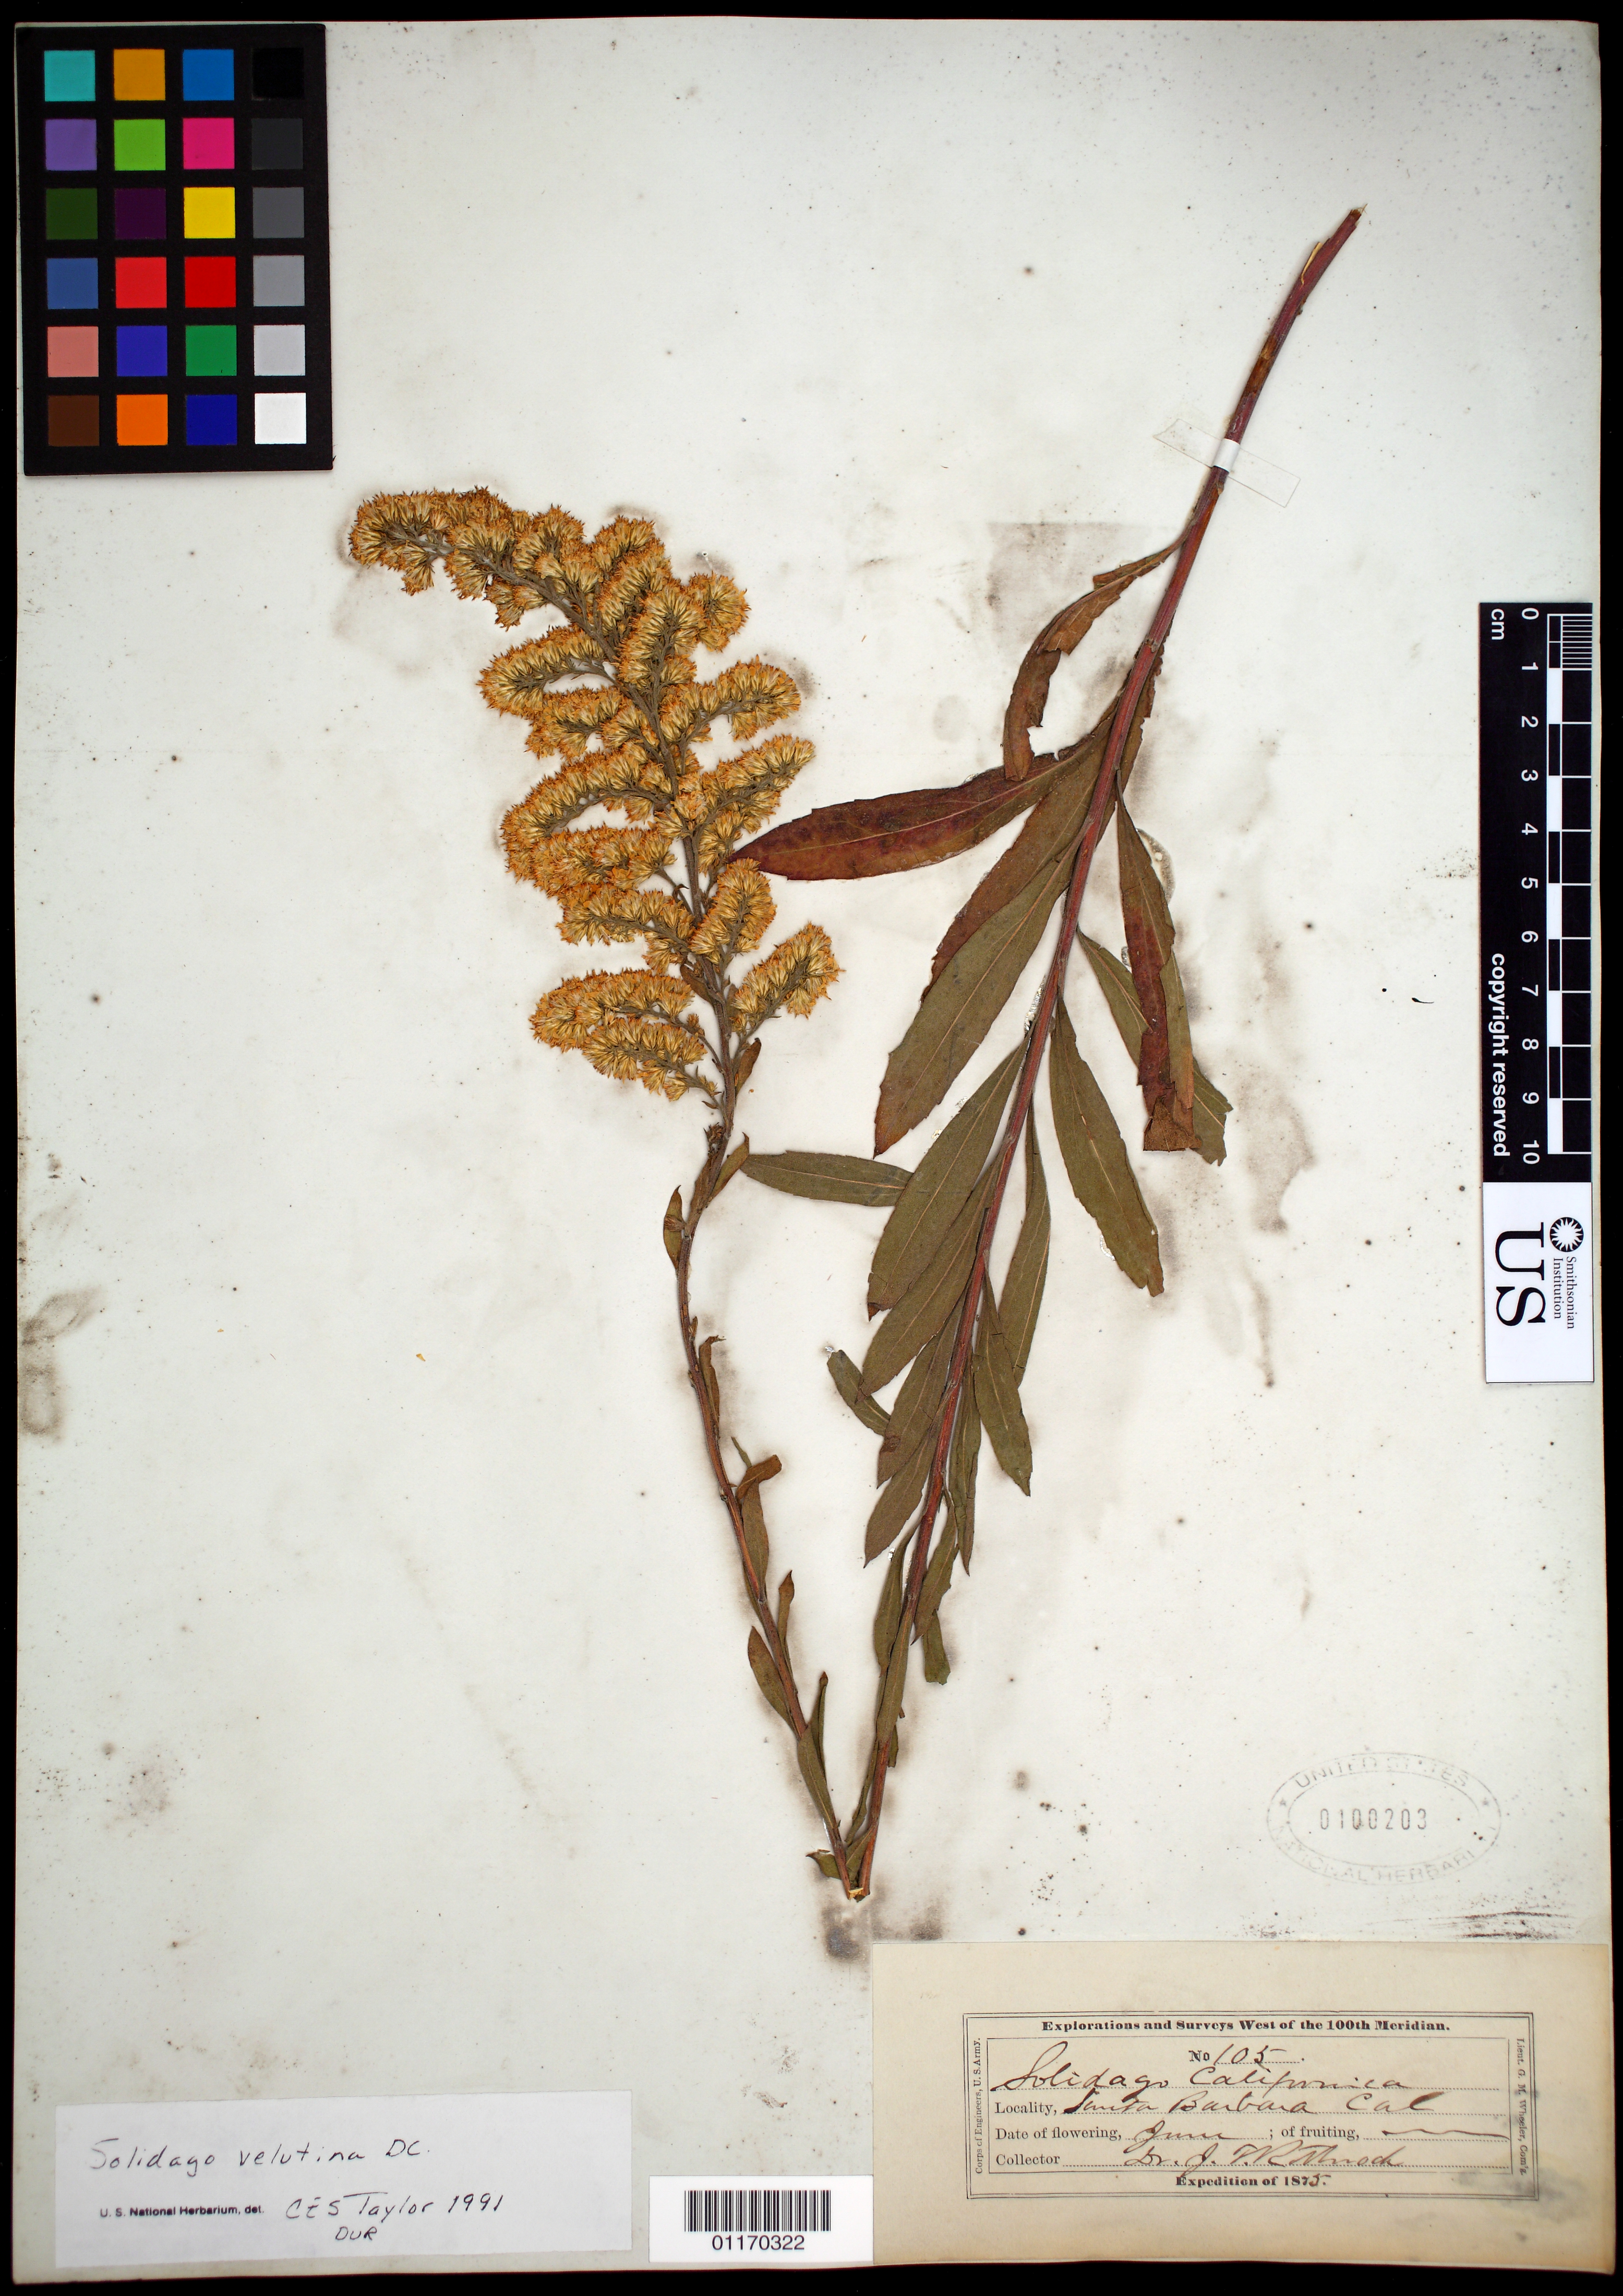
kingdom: Plantae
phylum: Tracheophyta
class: Magnoliopsida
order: Asterales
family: Asteraceae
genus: Solidago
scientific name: Solidago velutina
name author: DC.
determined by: Taylor, Constance E. S.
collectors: J. T. Rothrock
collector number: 105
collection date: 1875-06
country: United States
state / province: California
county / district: Santa Barbara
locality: Santa Barbara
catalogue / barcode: US 100203